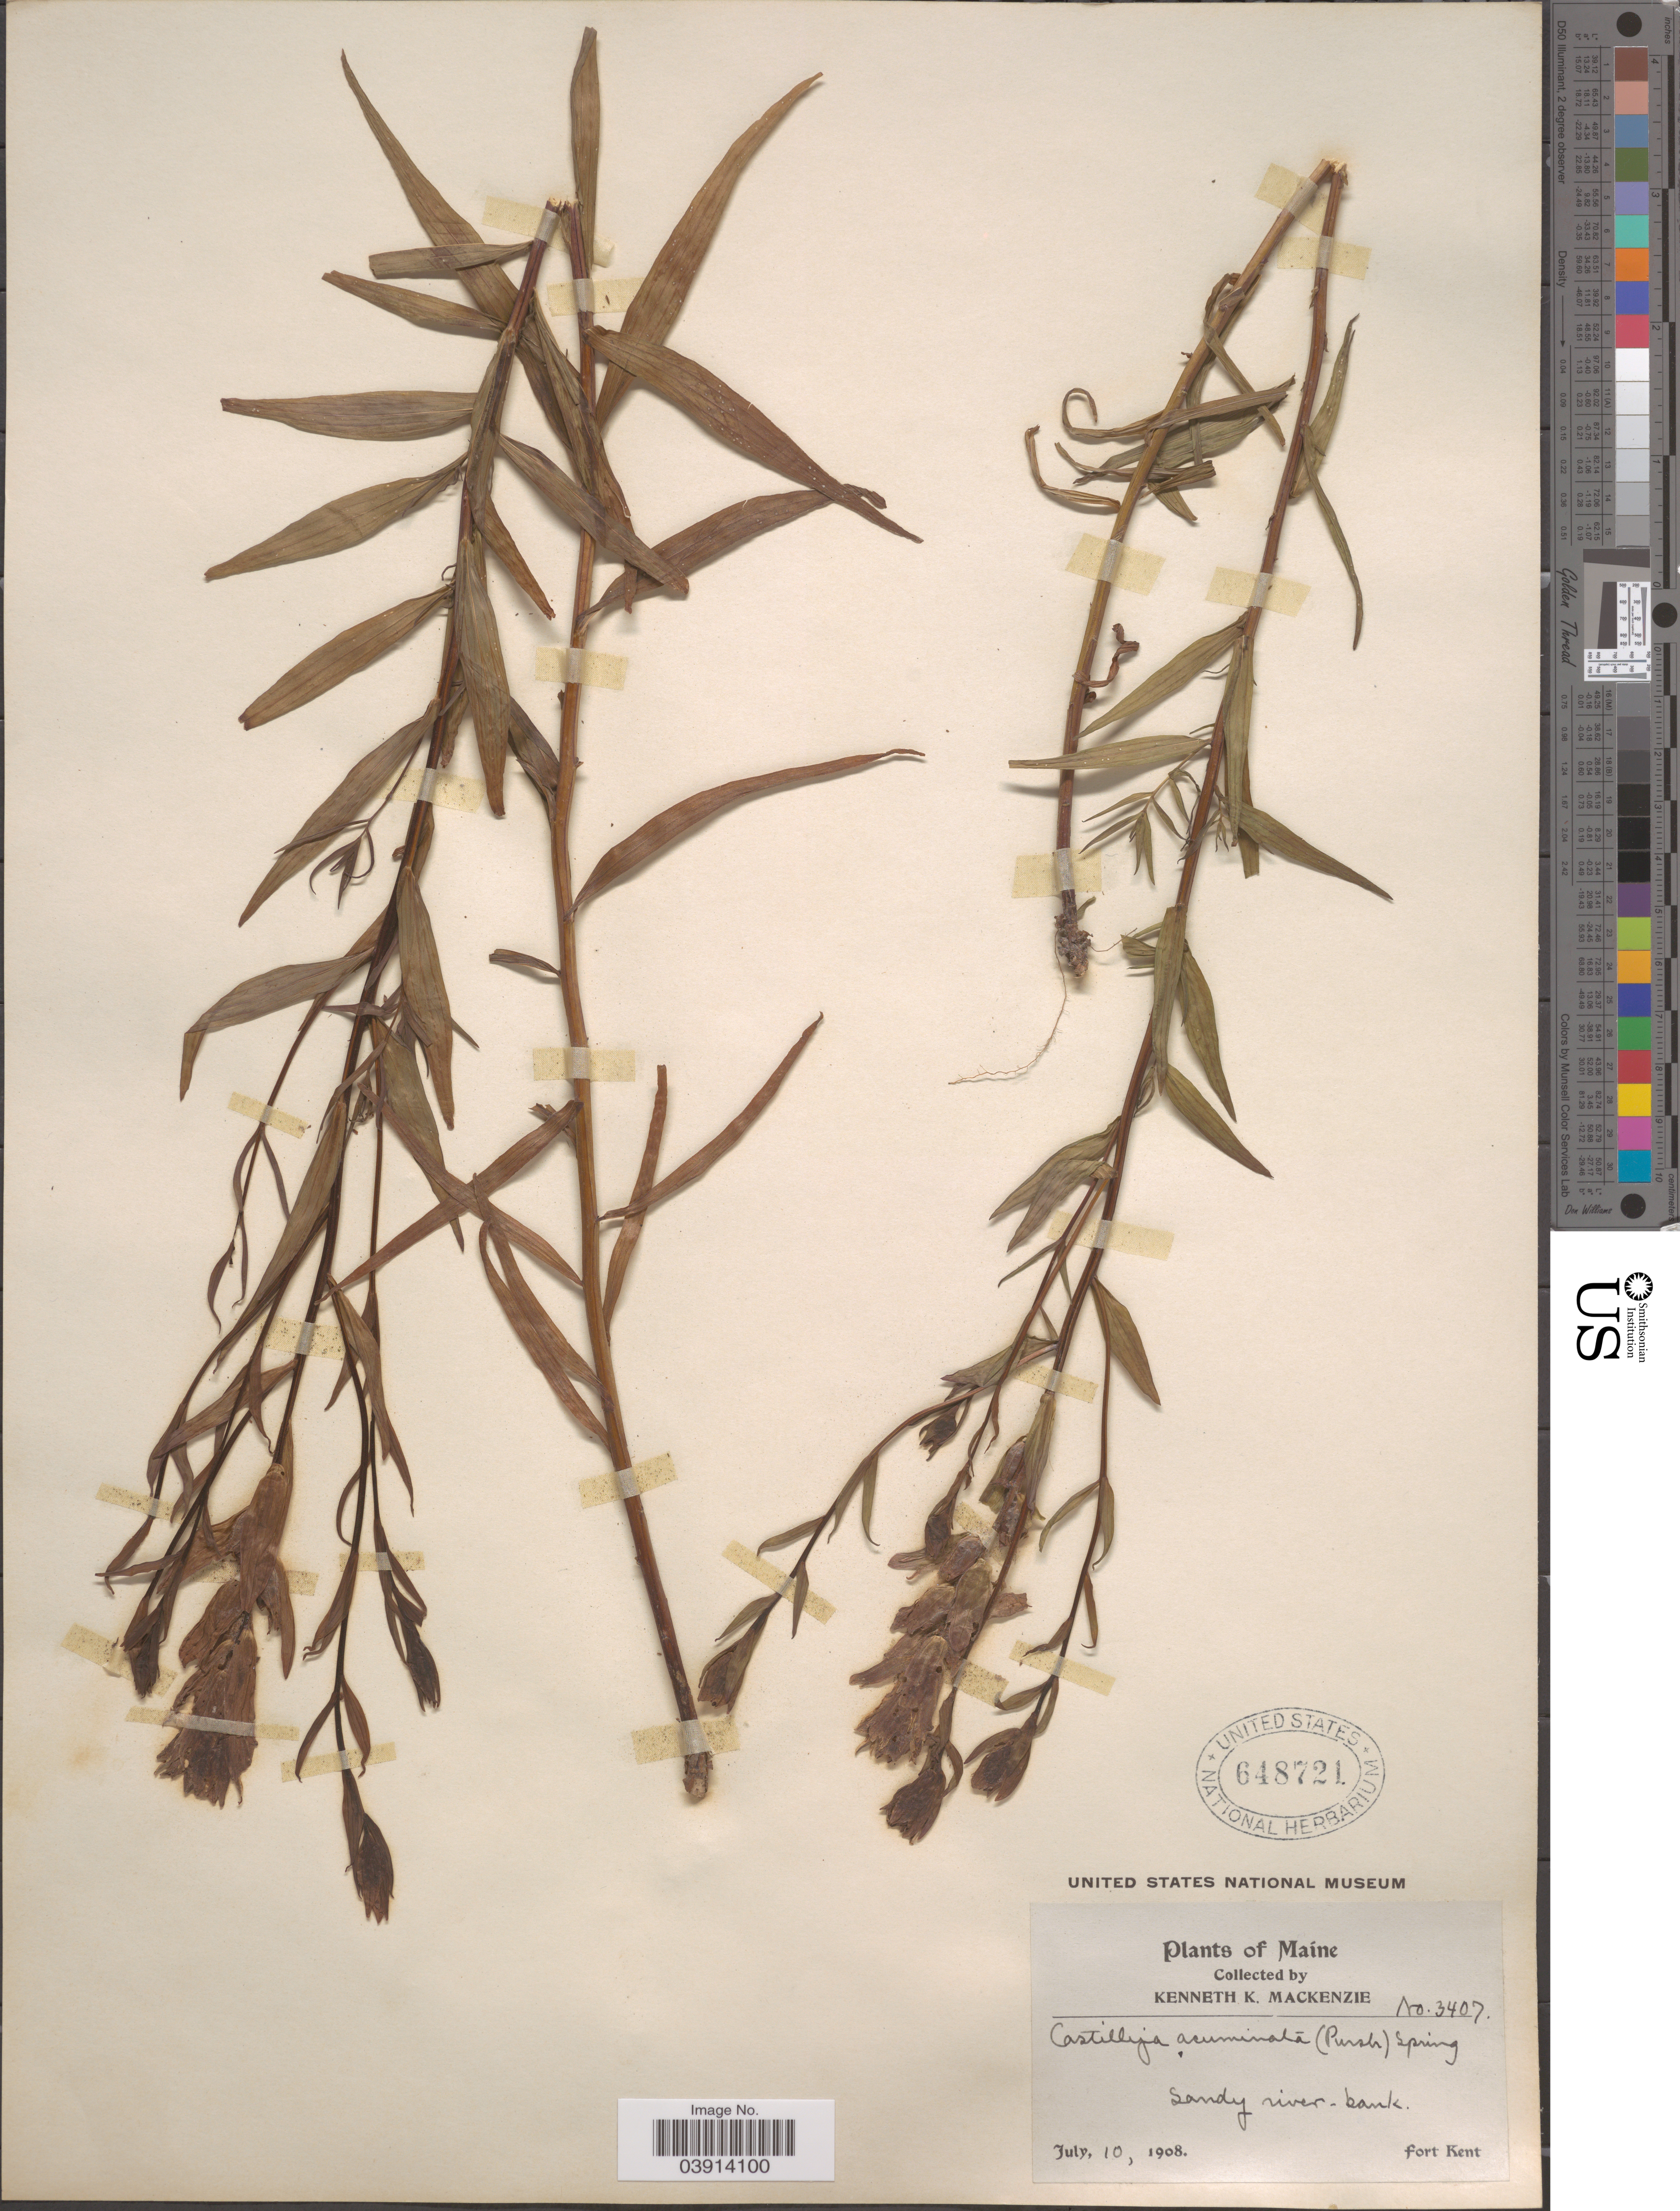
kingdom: Plantae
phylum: Tracheophyta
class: Magnoliopsida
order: Lamiales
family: Orobanchaceae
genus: Castilleja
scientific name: Castilleja septentrionalis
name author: Lindl.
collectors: K. K. Mackenzie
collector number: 3407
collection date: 1908-07-10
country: United States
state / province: Maine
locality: Fort Kent.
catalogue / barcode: US 648721